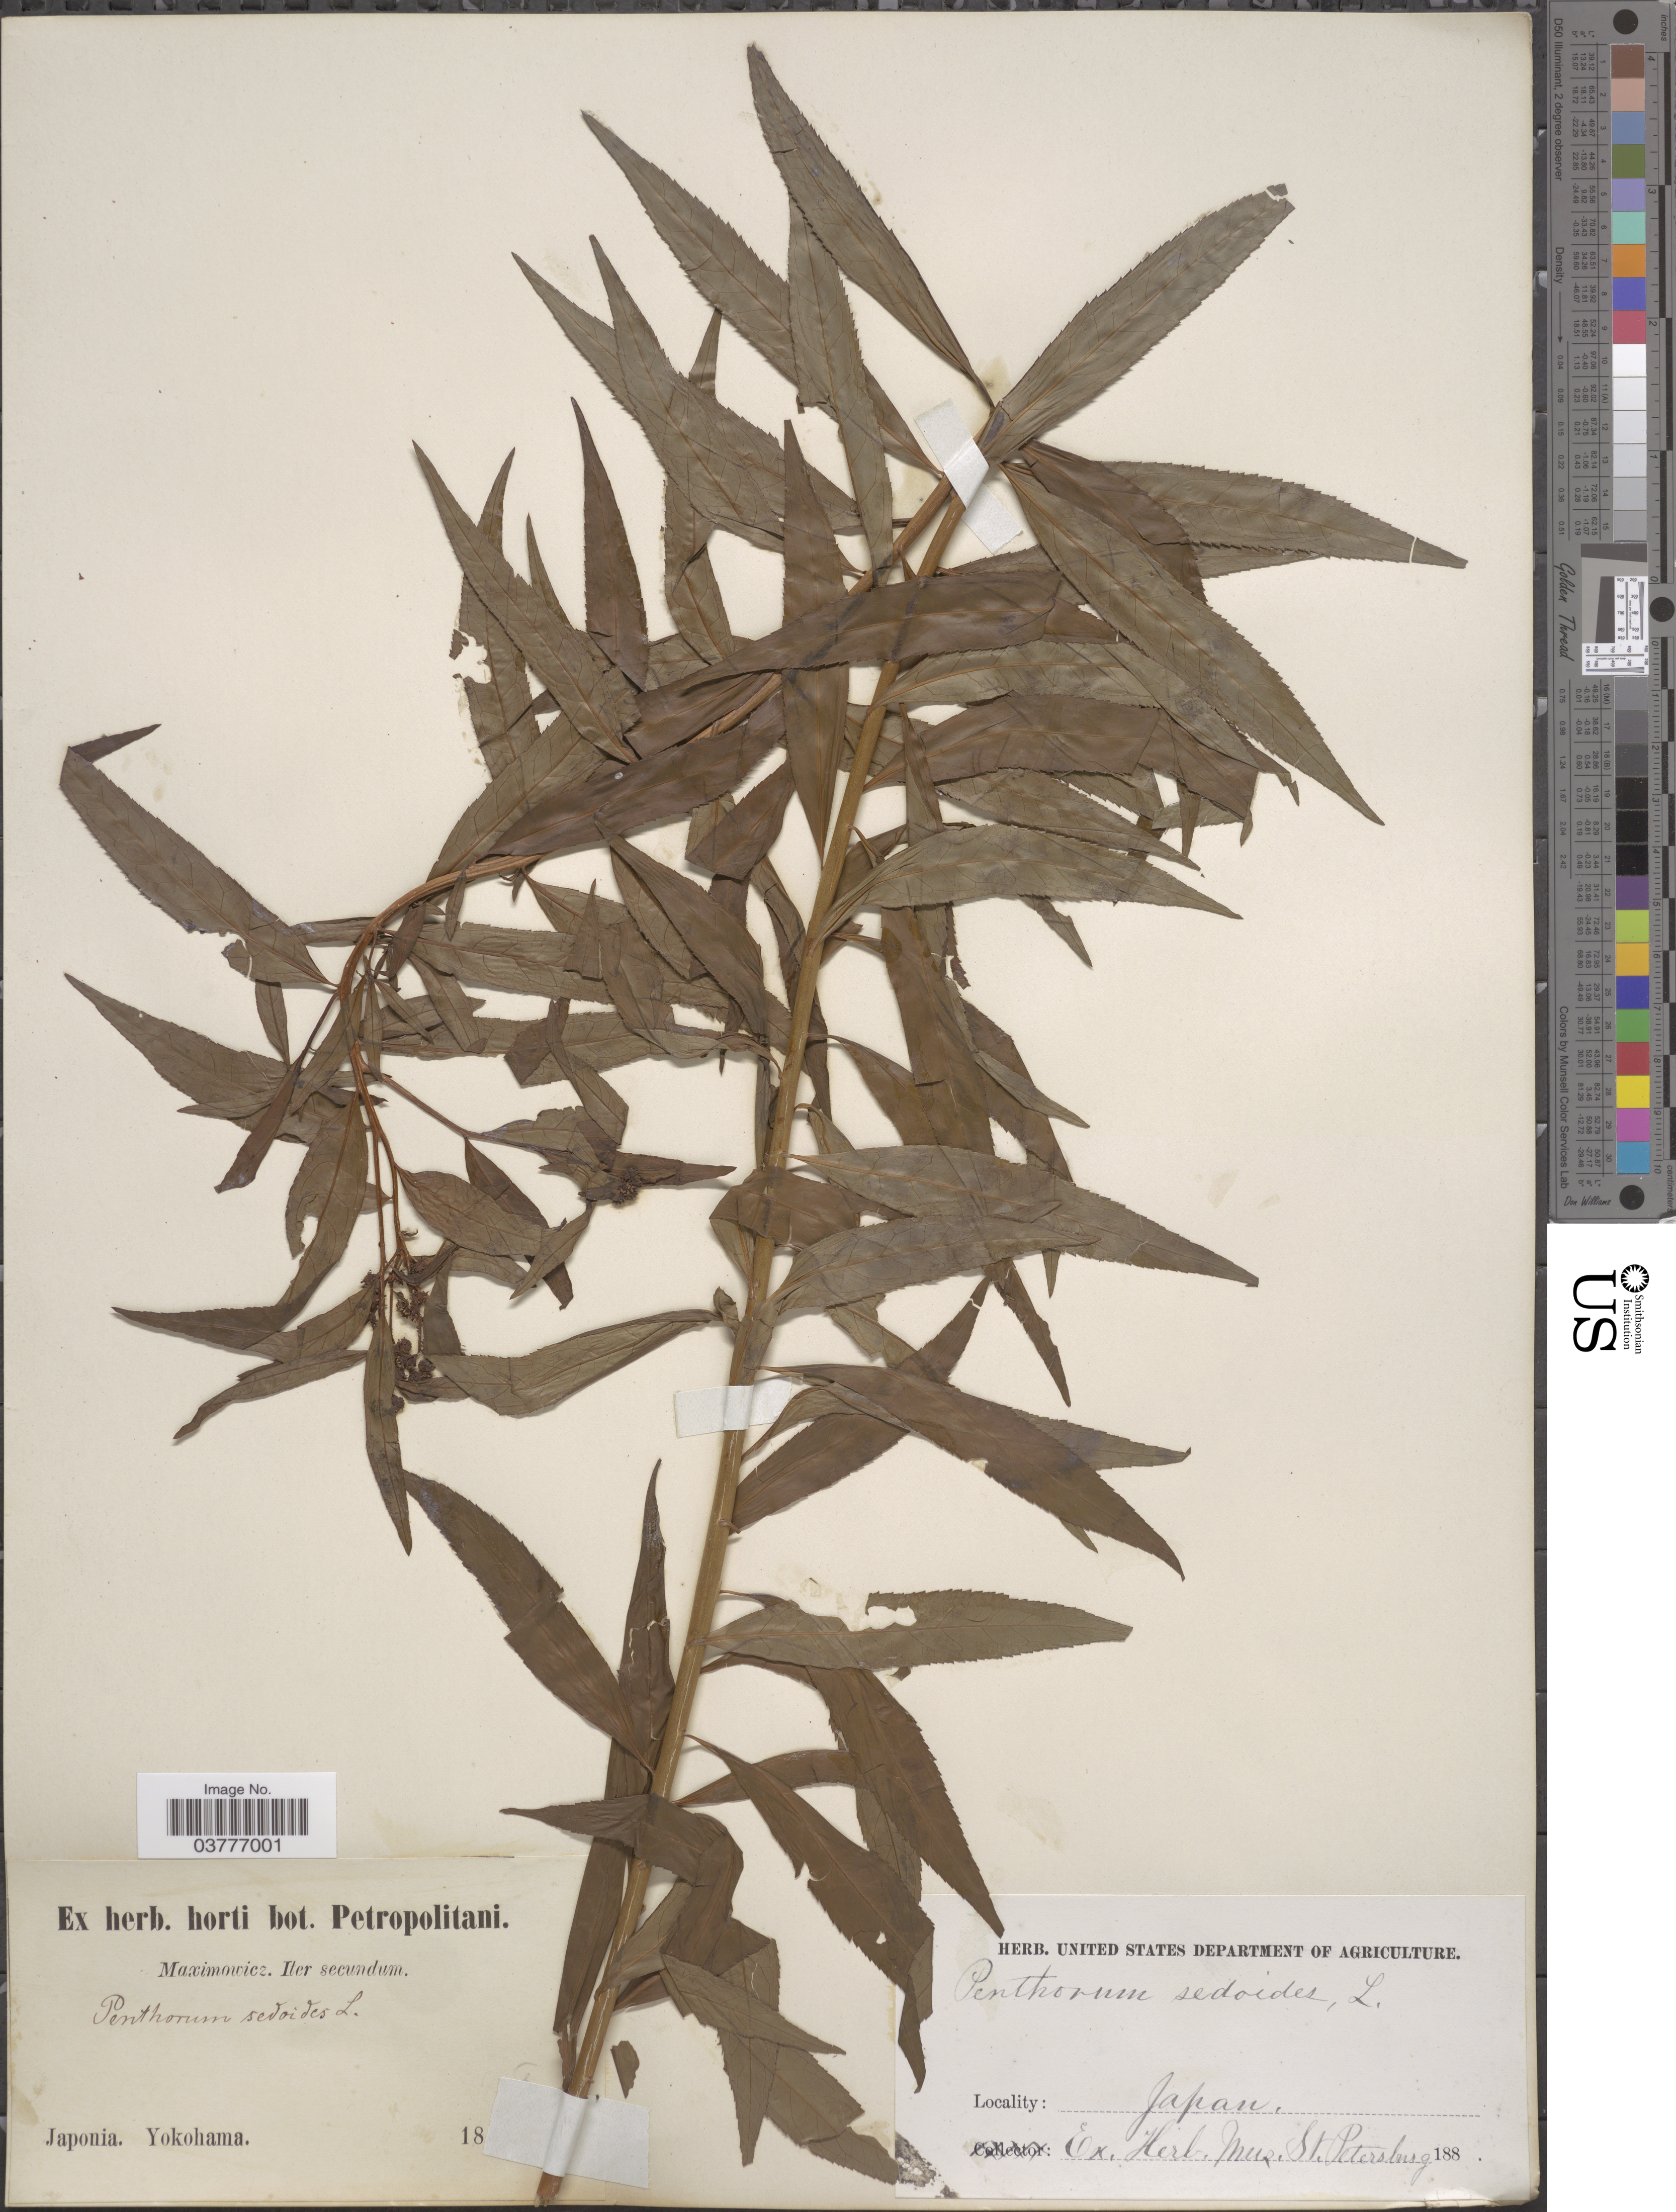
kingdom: Plantae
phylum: Tracheophyta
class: Magnoliopsida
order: Saxifragales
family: Penthoraceae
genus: Penthorum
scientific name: Penthorum sedoides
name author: L.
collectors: Maximowicz, --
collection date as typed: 188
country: Japan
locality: Japonia. Yokohama.